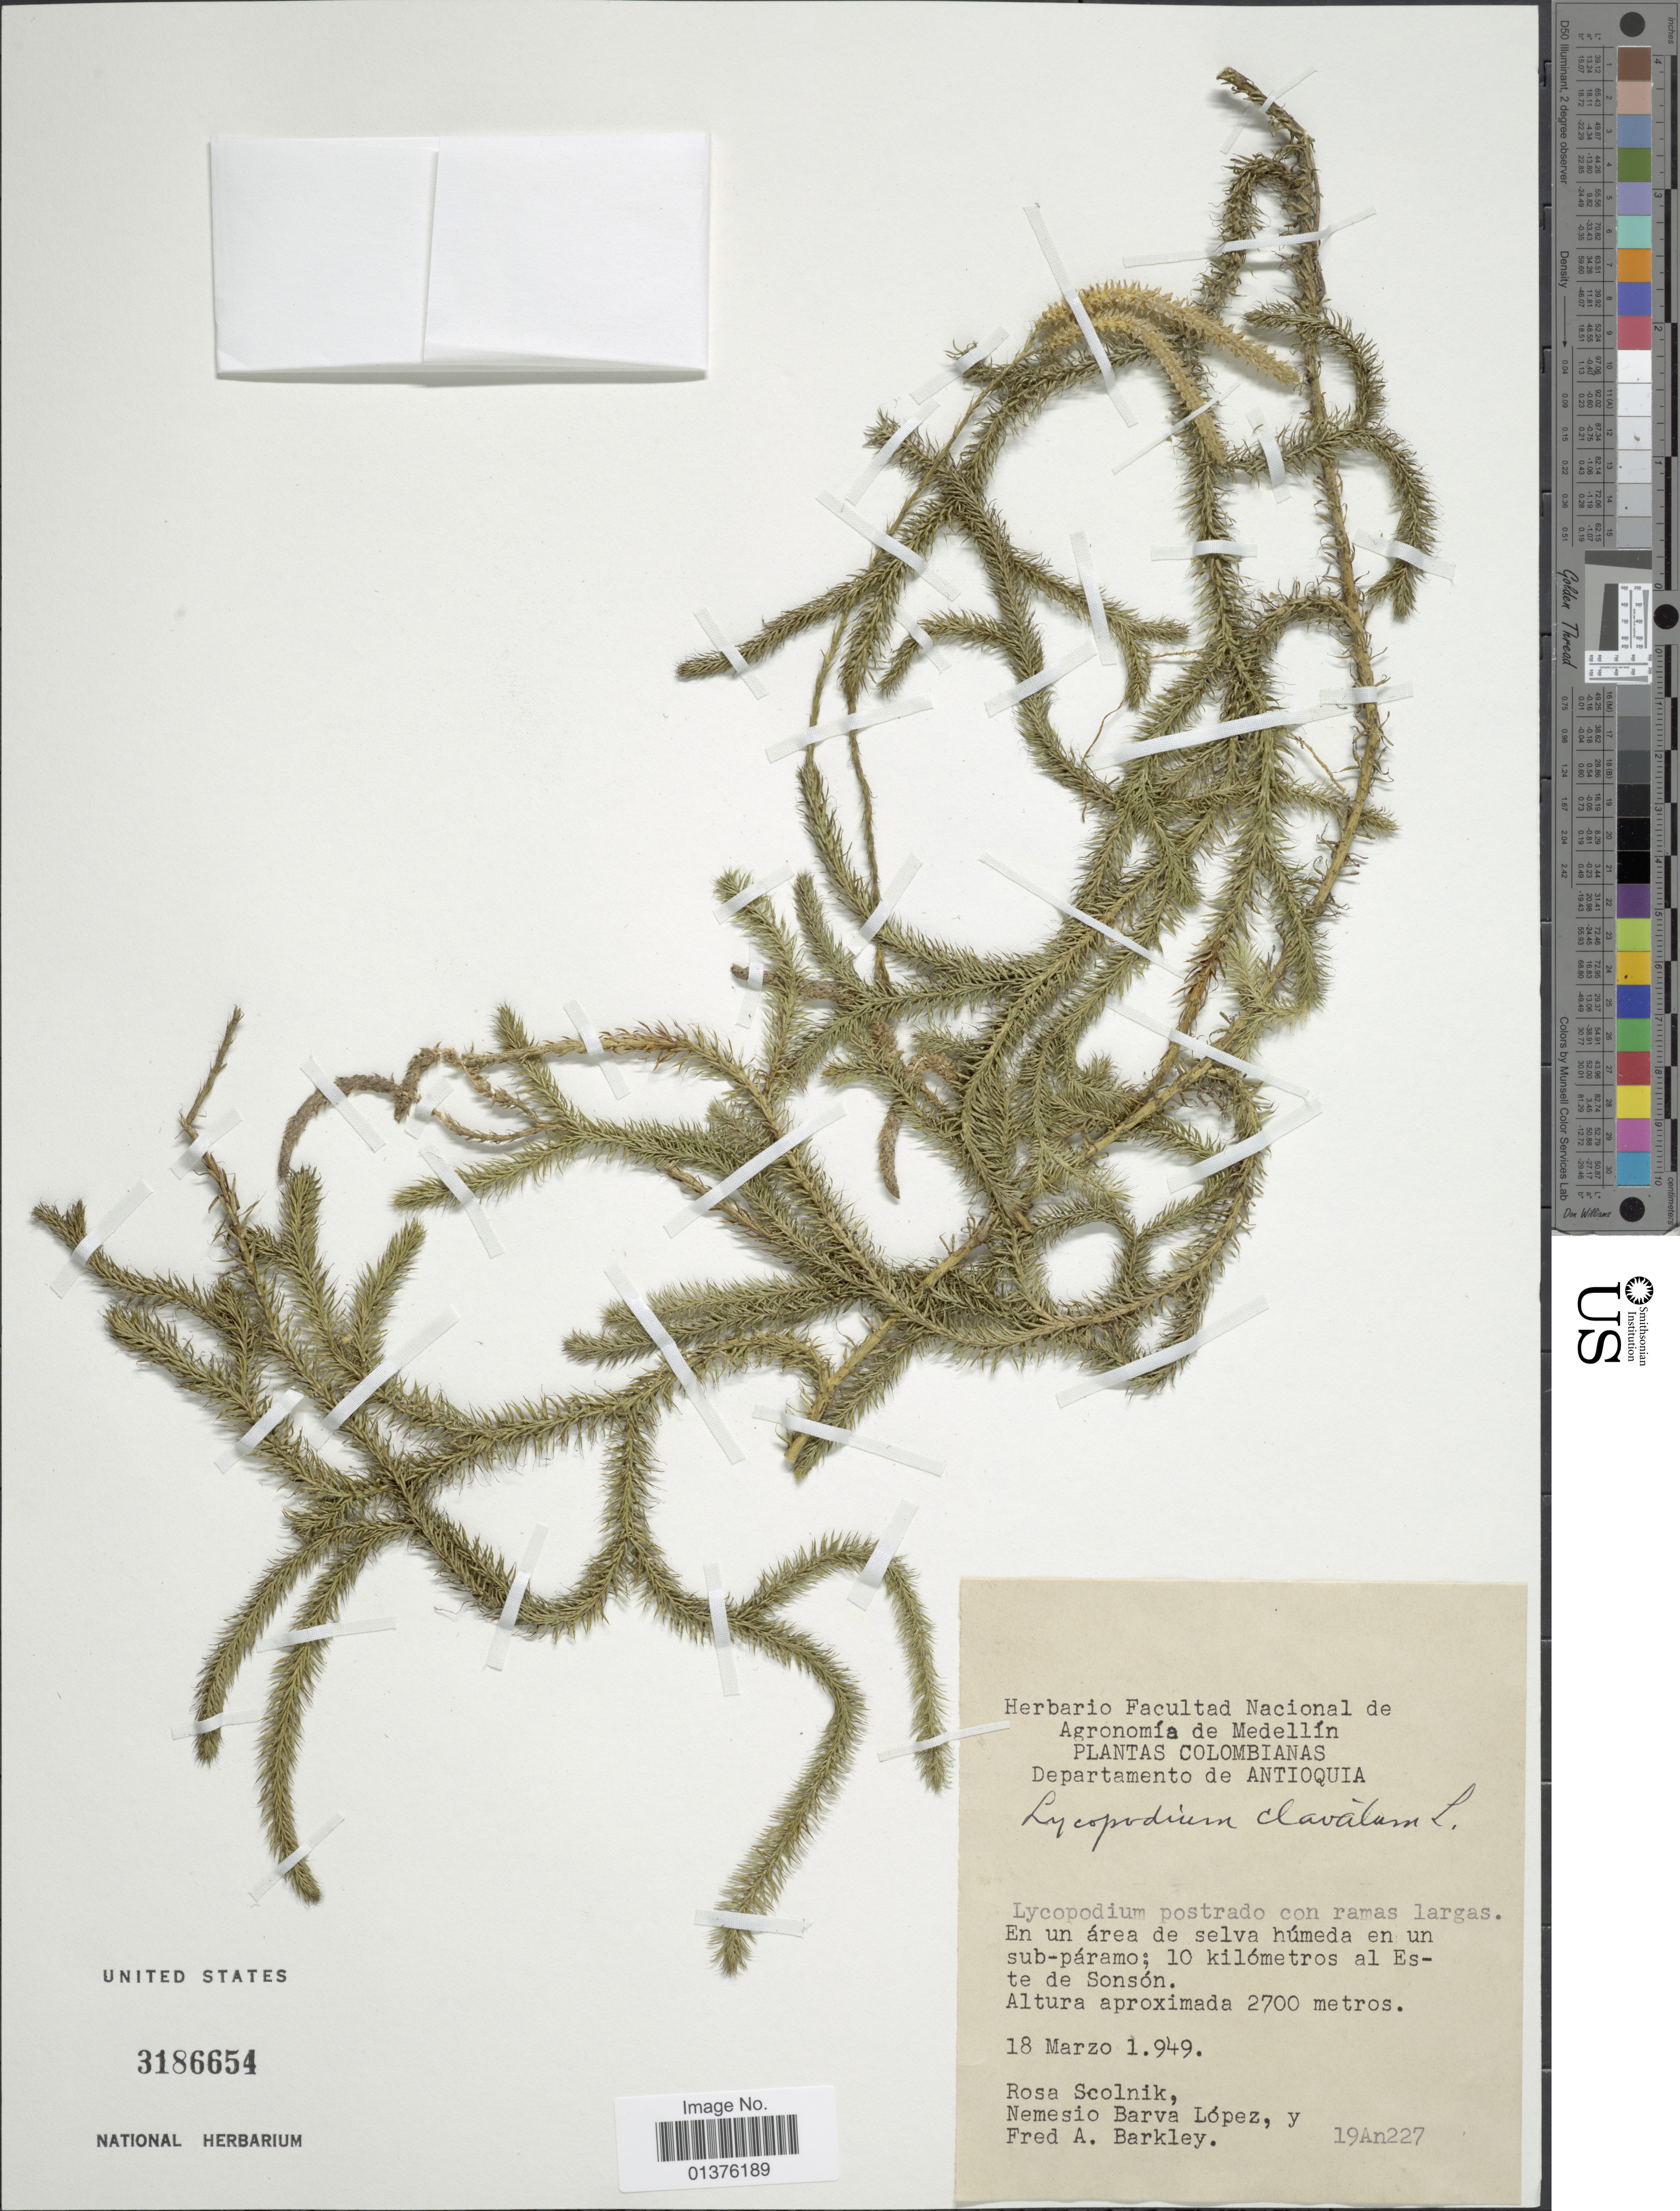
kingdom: Plantae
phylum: Tracheophyta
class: Lycopodiopsida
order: Lycopodiales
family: Lycopodiaceae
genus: Lycopodium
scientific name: Lycopodium clavatum subsp. clavatum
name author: L.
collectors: R. Scolnik, N. Barva-L. & F. A. Barkley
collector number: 19An227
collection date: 1949-03-18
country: Colombia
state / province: Antioquia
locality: Sub-páramo; 10 kilometros al Este de Sonsón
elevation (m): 2700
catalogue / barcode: US 3186654